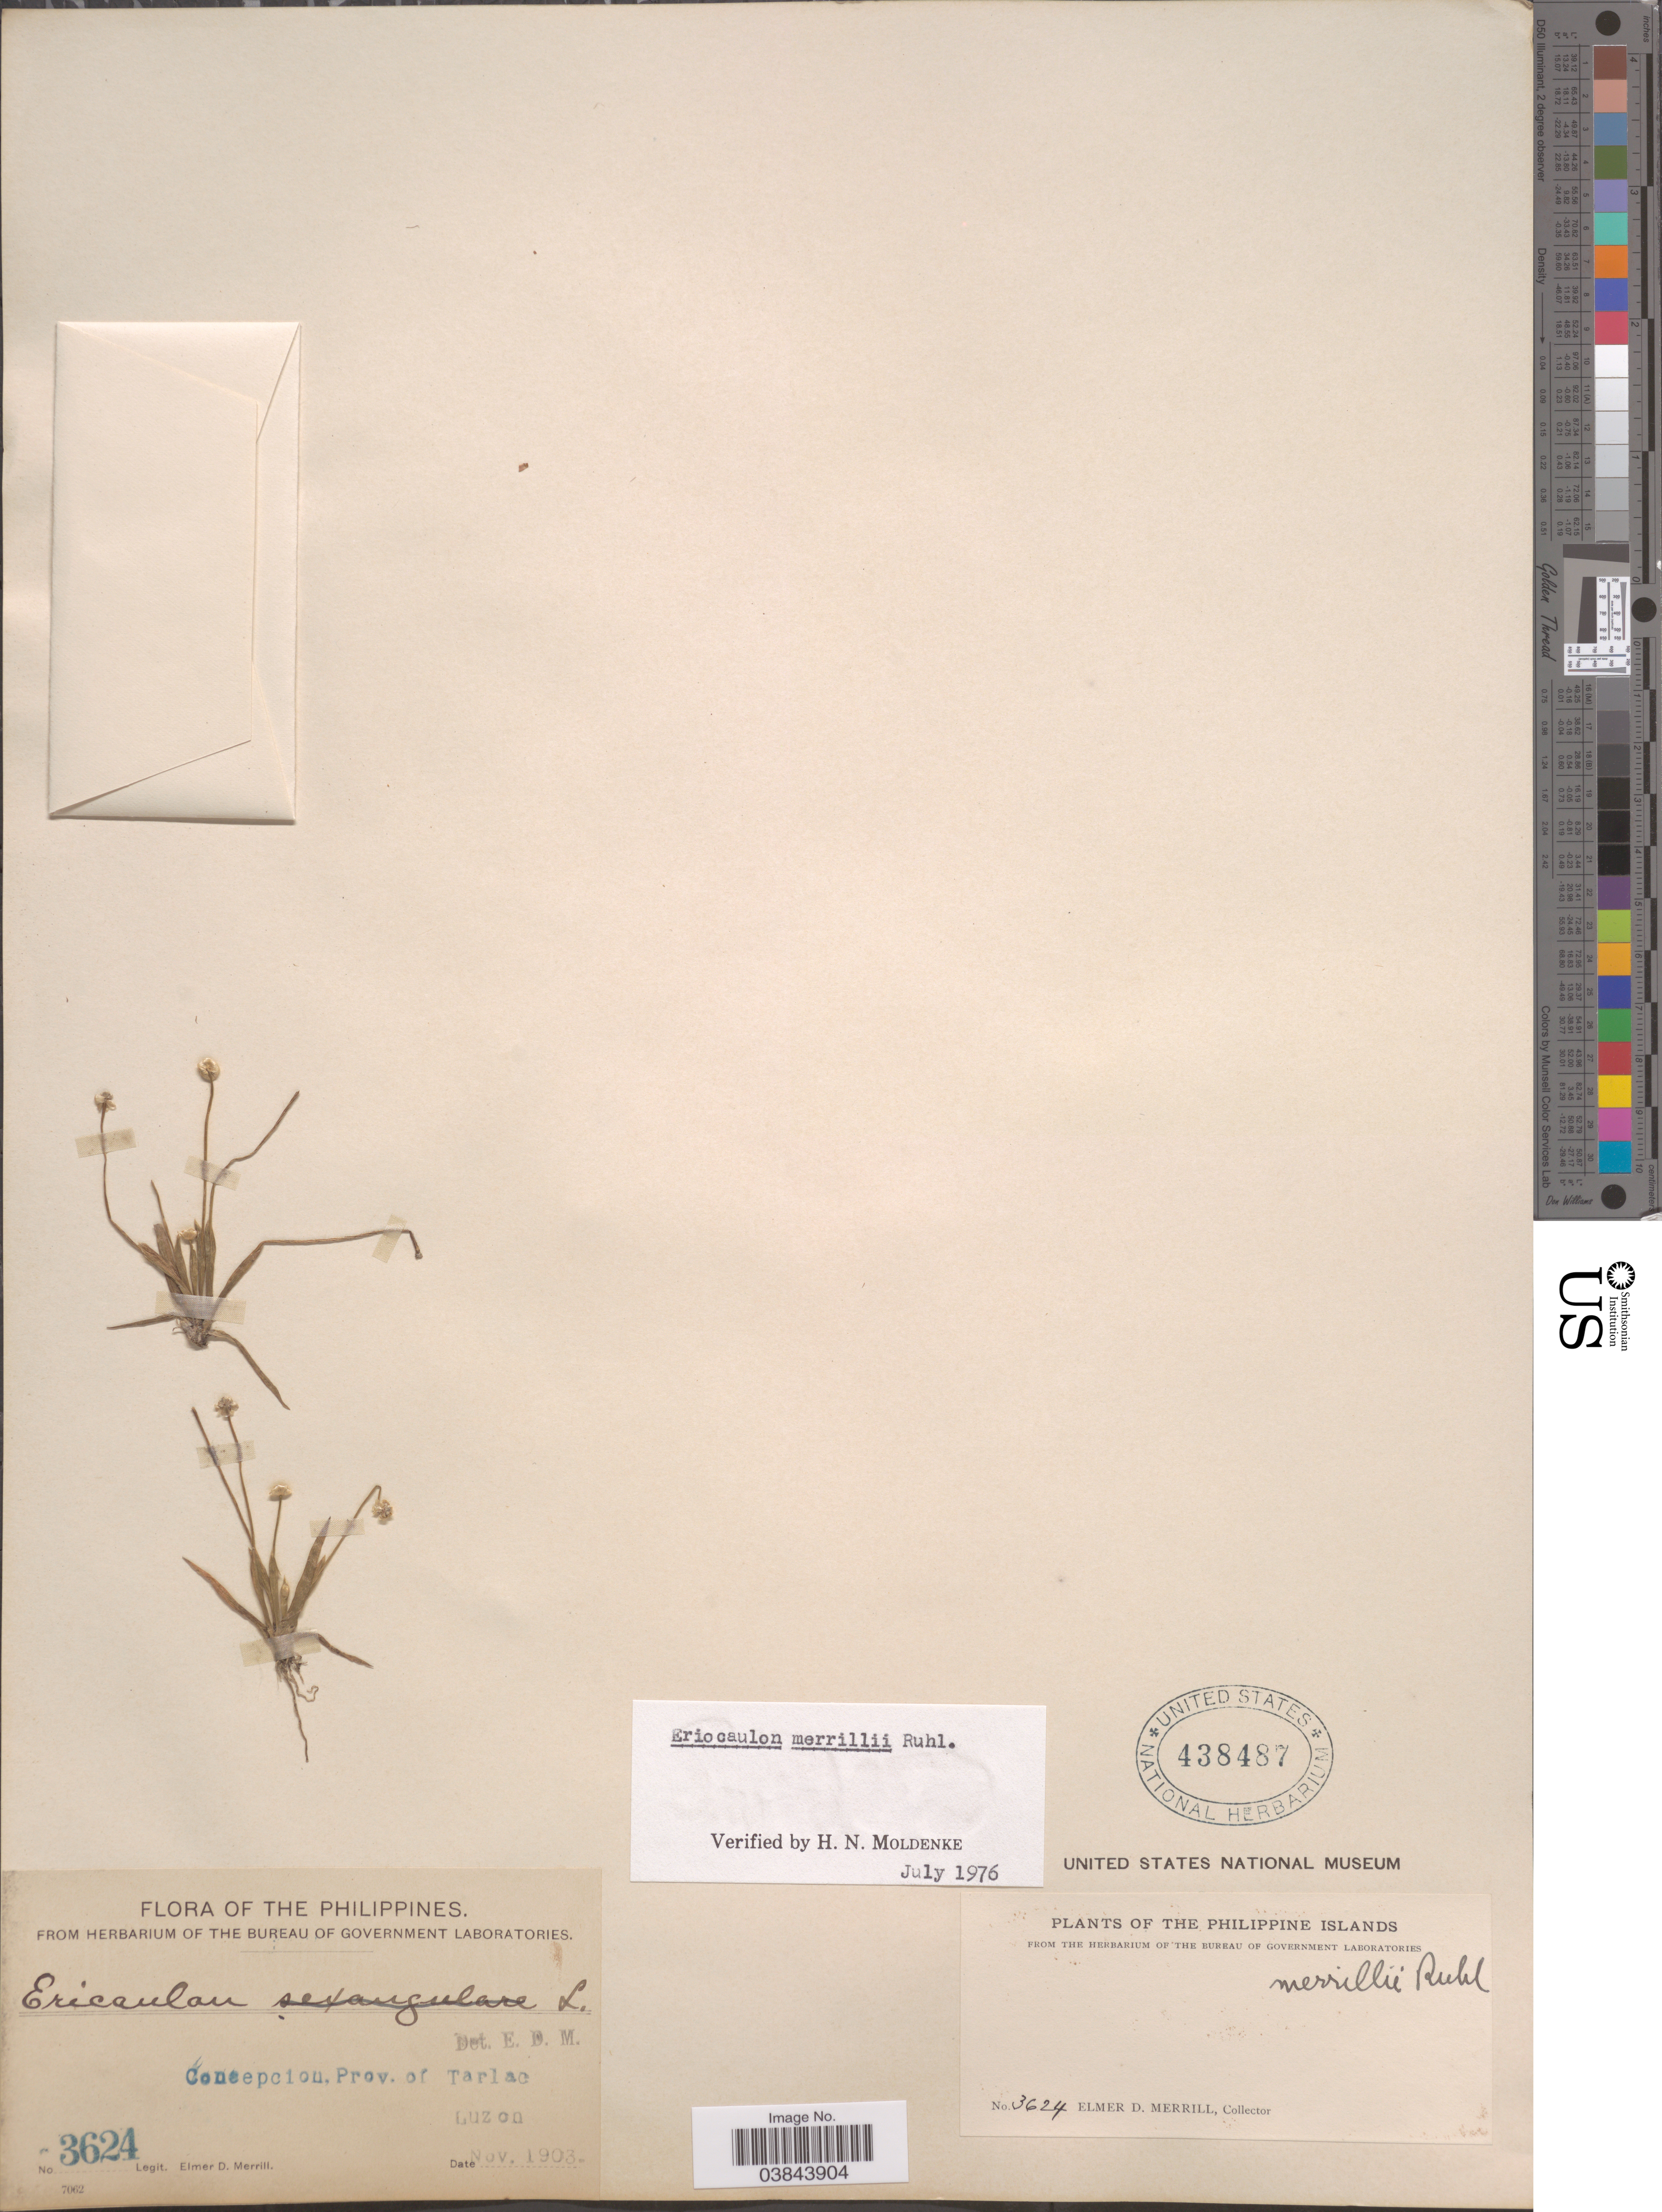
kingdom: Plantae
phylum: Tracheophyta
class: Liliopsida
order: Poales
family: Eriocaulaceae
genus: Eriocaulon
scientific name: Eriocaulon merrillii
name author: Ruhland in Perkins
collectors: E. D. Merrill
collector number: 3624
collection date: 1903-11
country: Philippines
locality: Concepcion, Prov. of Tarlao, Luzon.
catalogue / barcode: US 438487